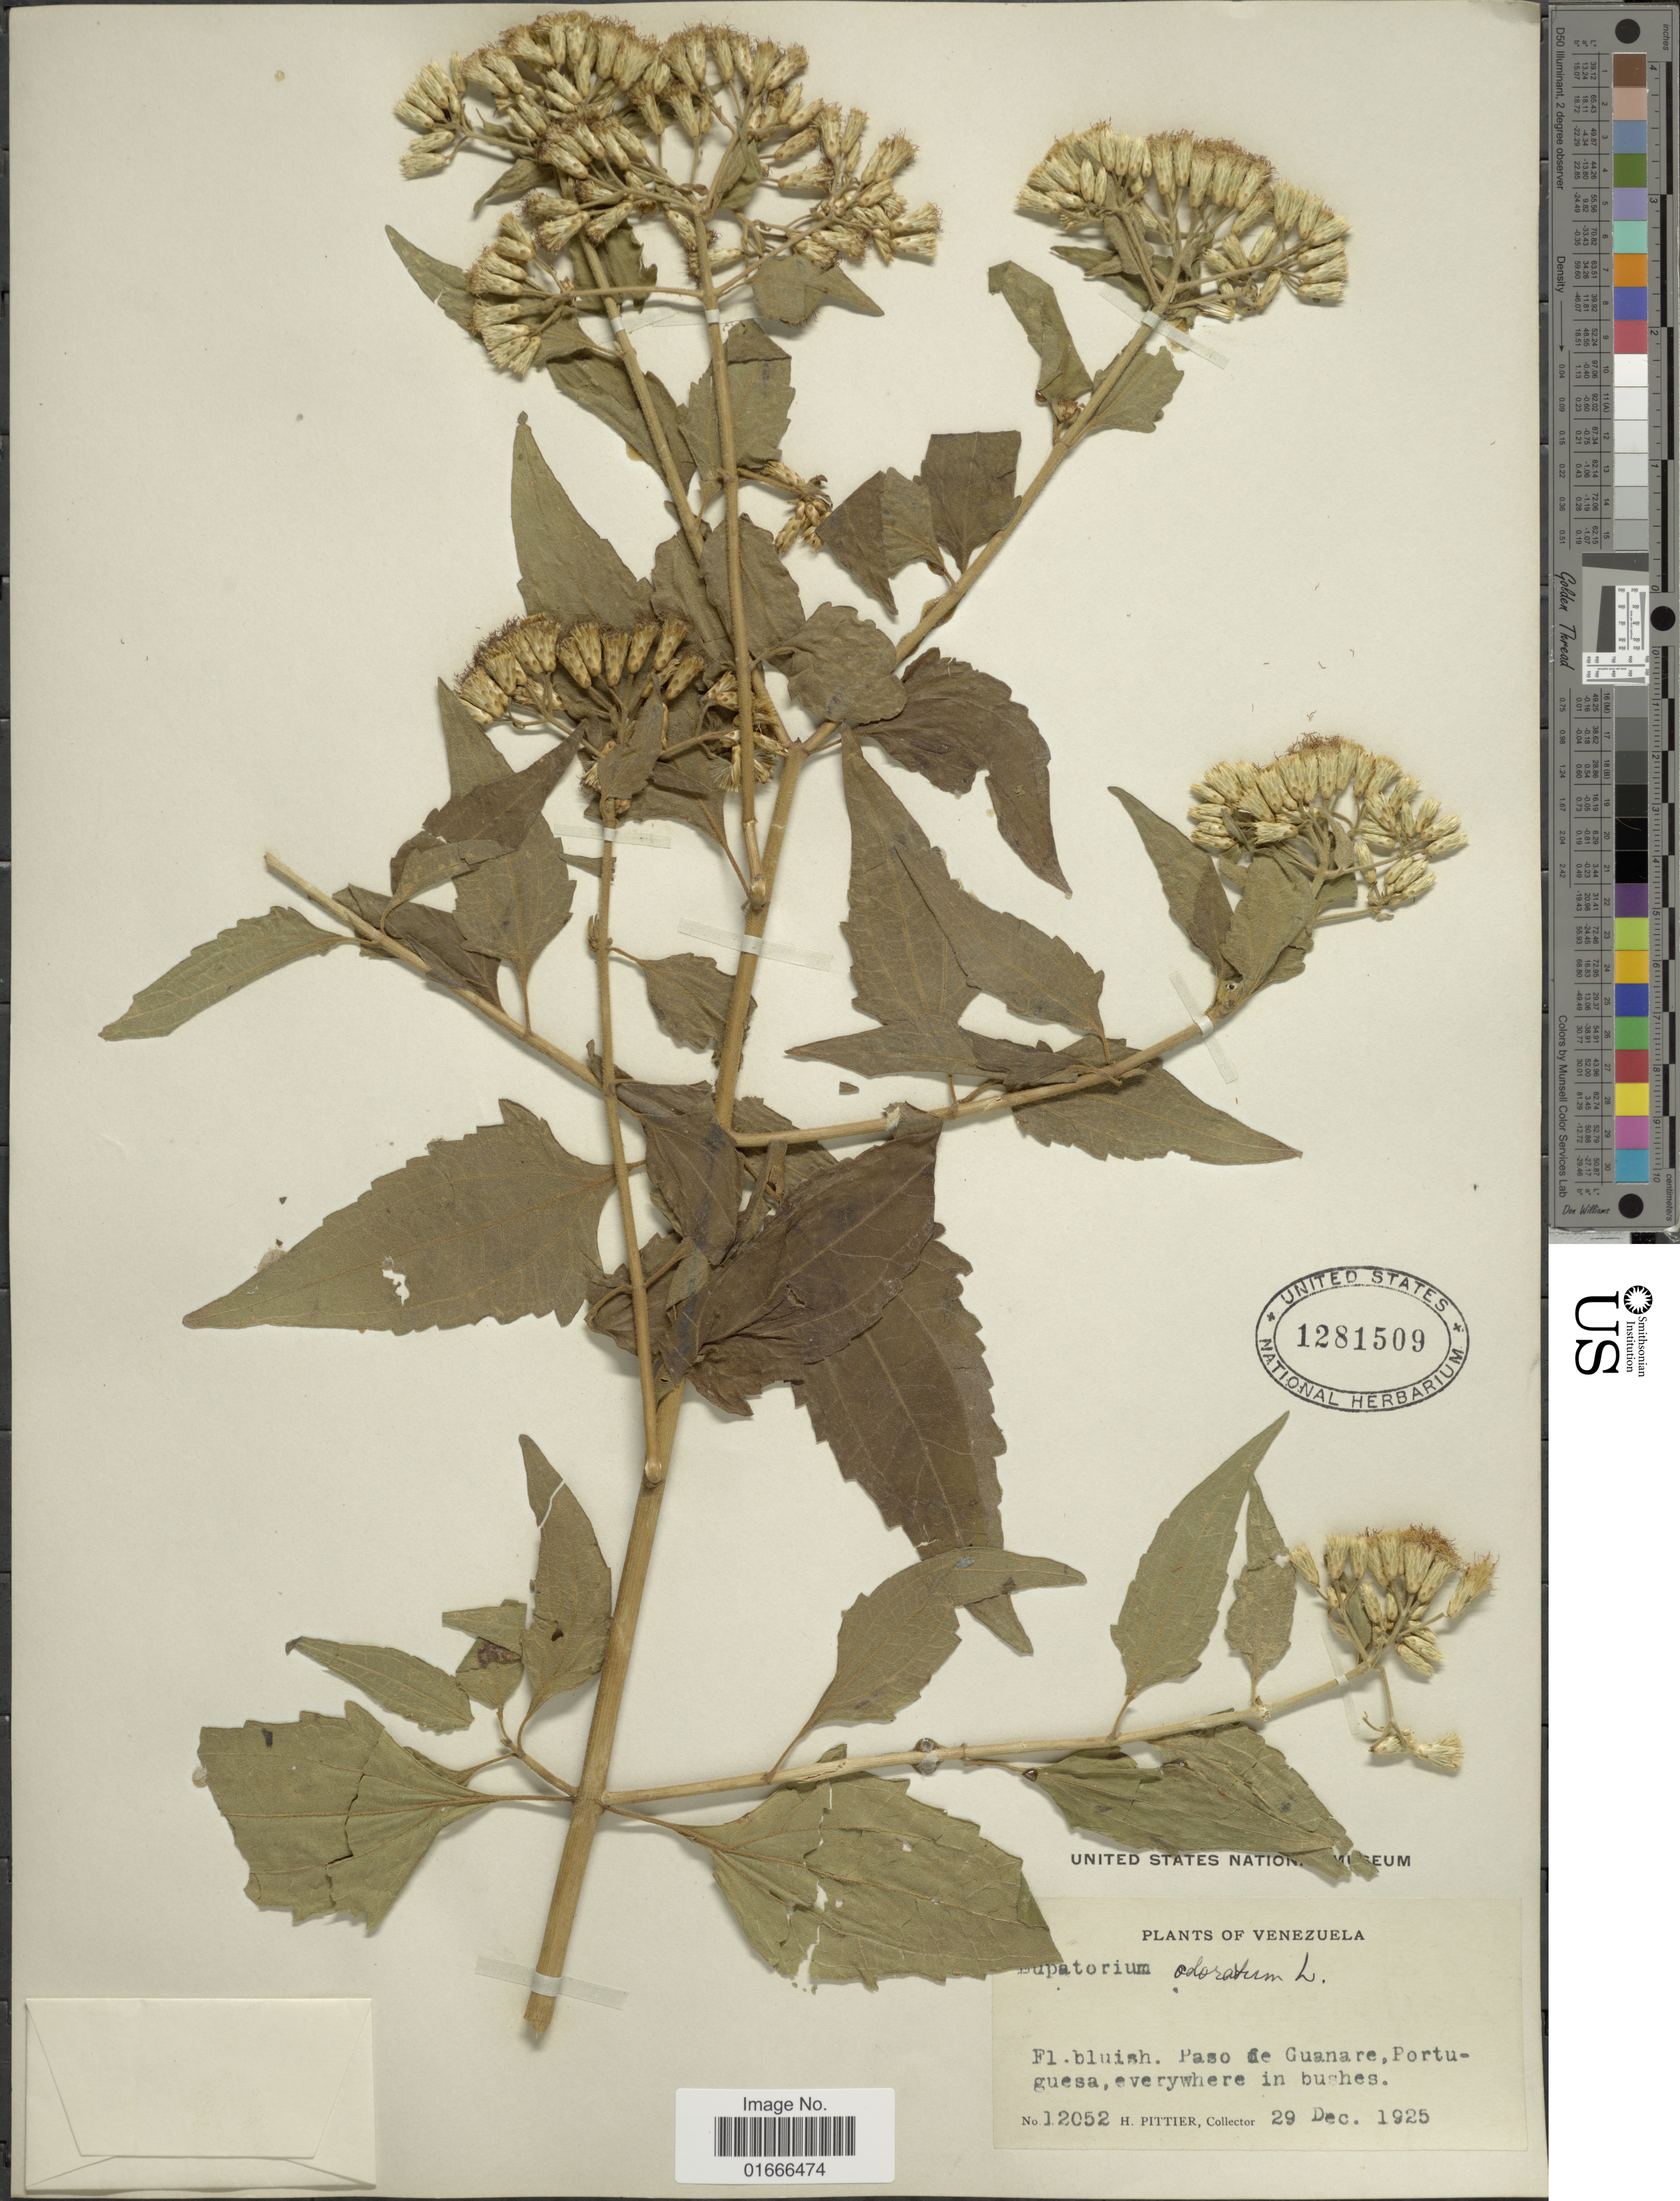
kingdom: Plantae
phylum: Tracheophyta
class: Magnoliopsida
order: Asterales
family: Asteraceae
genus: Chromolaena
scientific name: Chromolaena odorata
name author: (L.) R.M. King & H. Rob.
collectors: H. F. Pittier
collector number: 12052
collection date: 1925-12-29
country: Venezuela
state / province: Portuguesa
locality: Paso de Guanare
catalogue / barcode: US 1281509